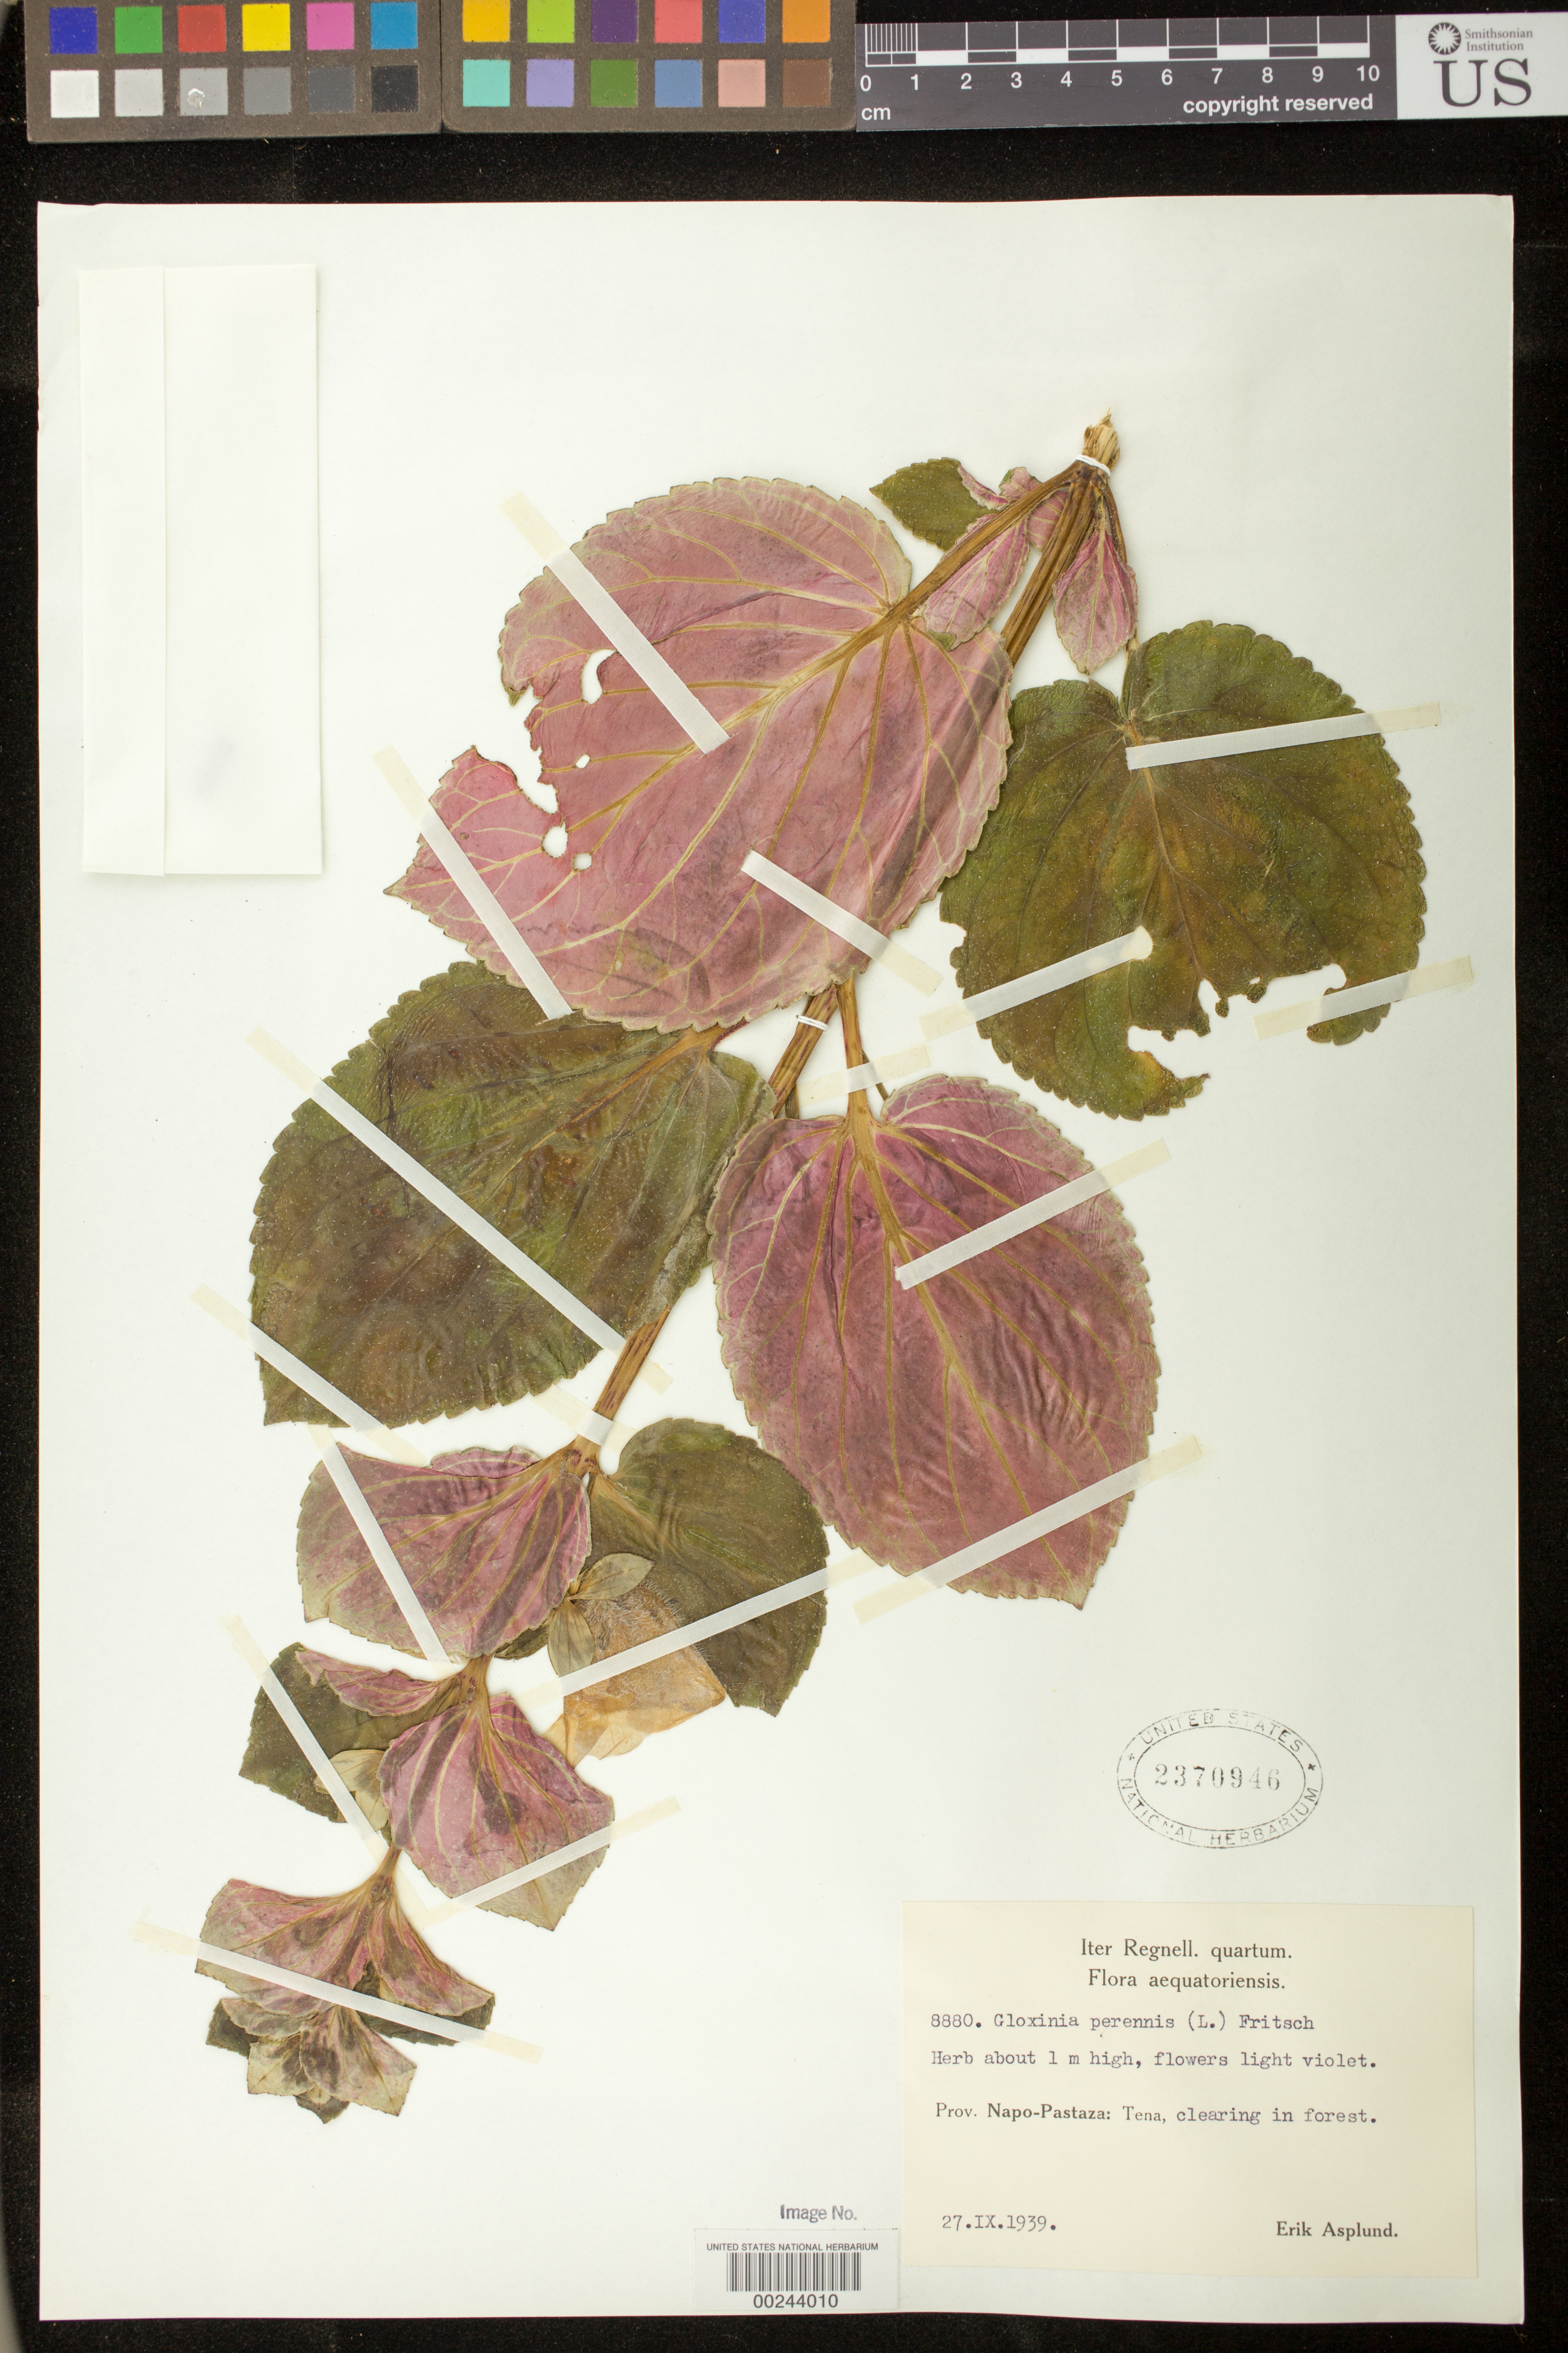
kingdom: Plantae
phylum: Tracheophyta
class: Magnoliopsida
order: Lamiales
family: Gesneriaceae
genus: Gloxinia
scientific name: Gloxinia perennis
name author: (L.) Fritsch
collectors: E. Asplund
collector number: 8880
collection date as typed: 27 Sep 1939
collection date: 1939-09-27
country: Ecuador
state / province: Napo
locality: Tena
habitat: Clearing in forest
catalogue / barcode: US 2370946